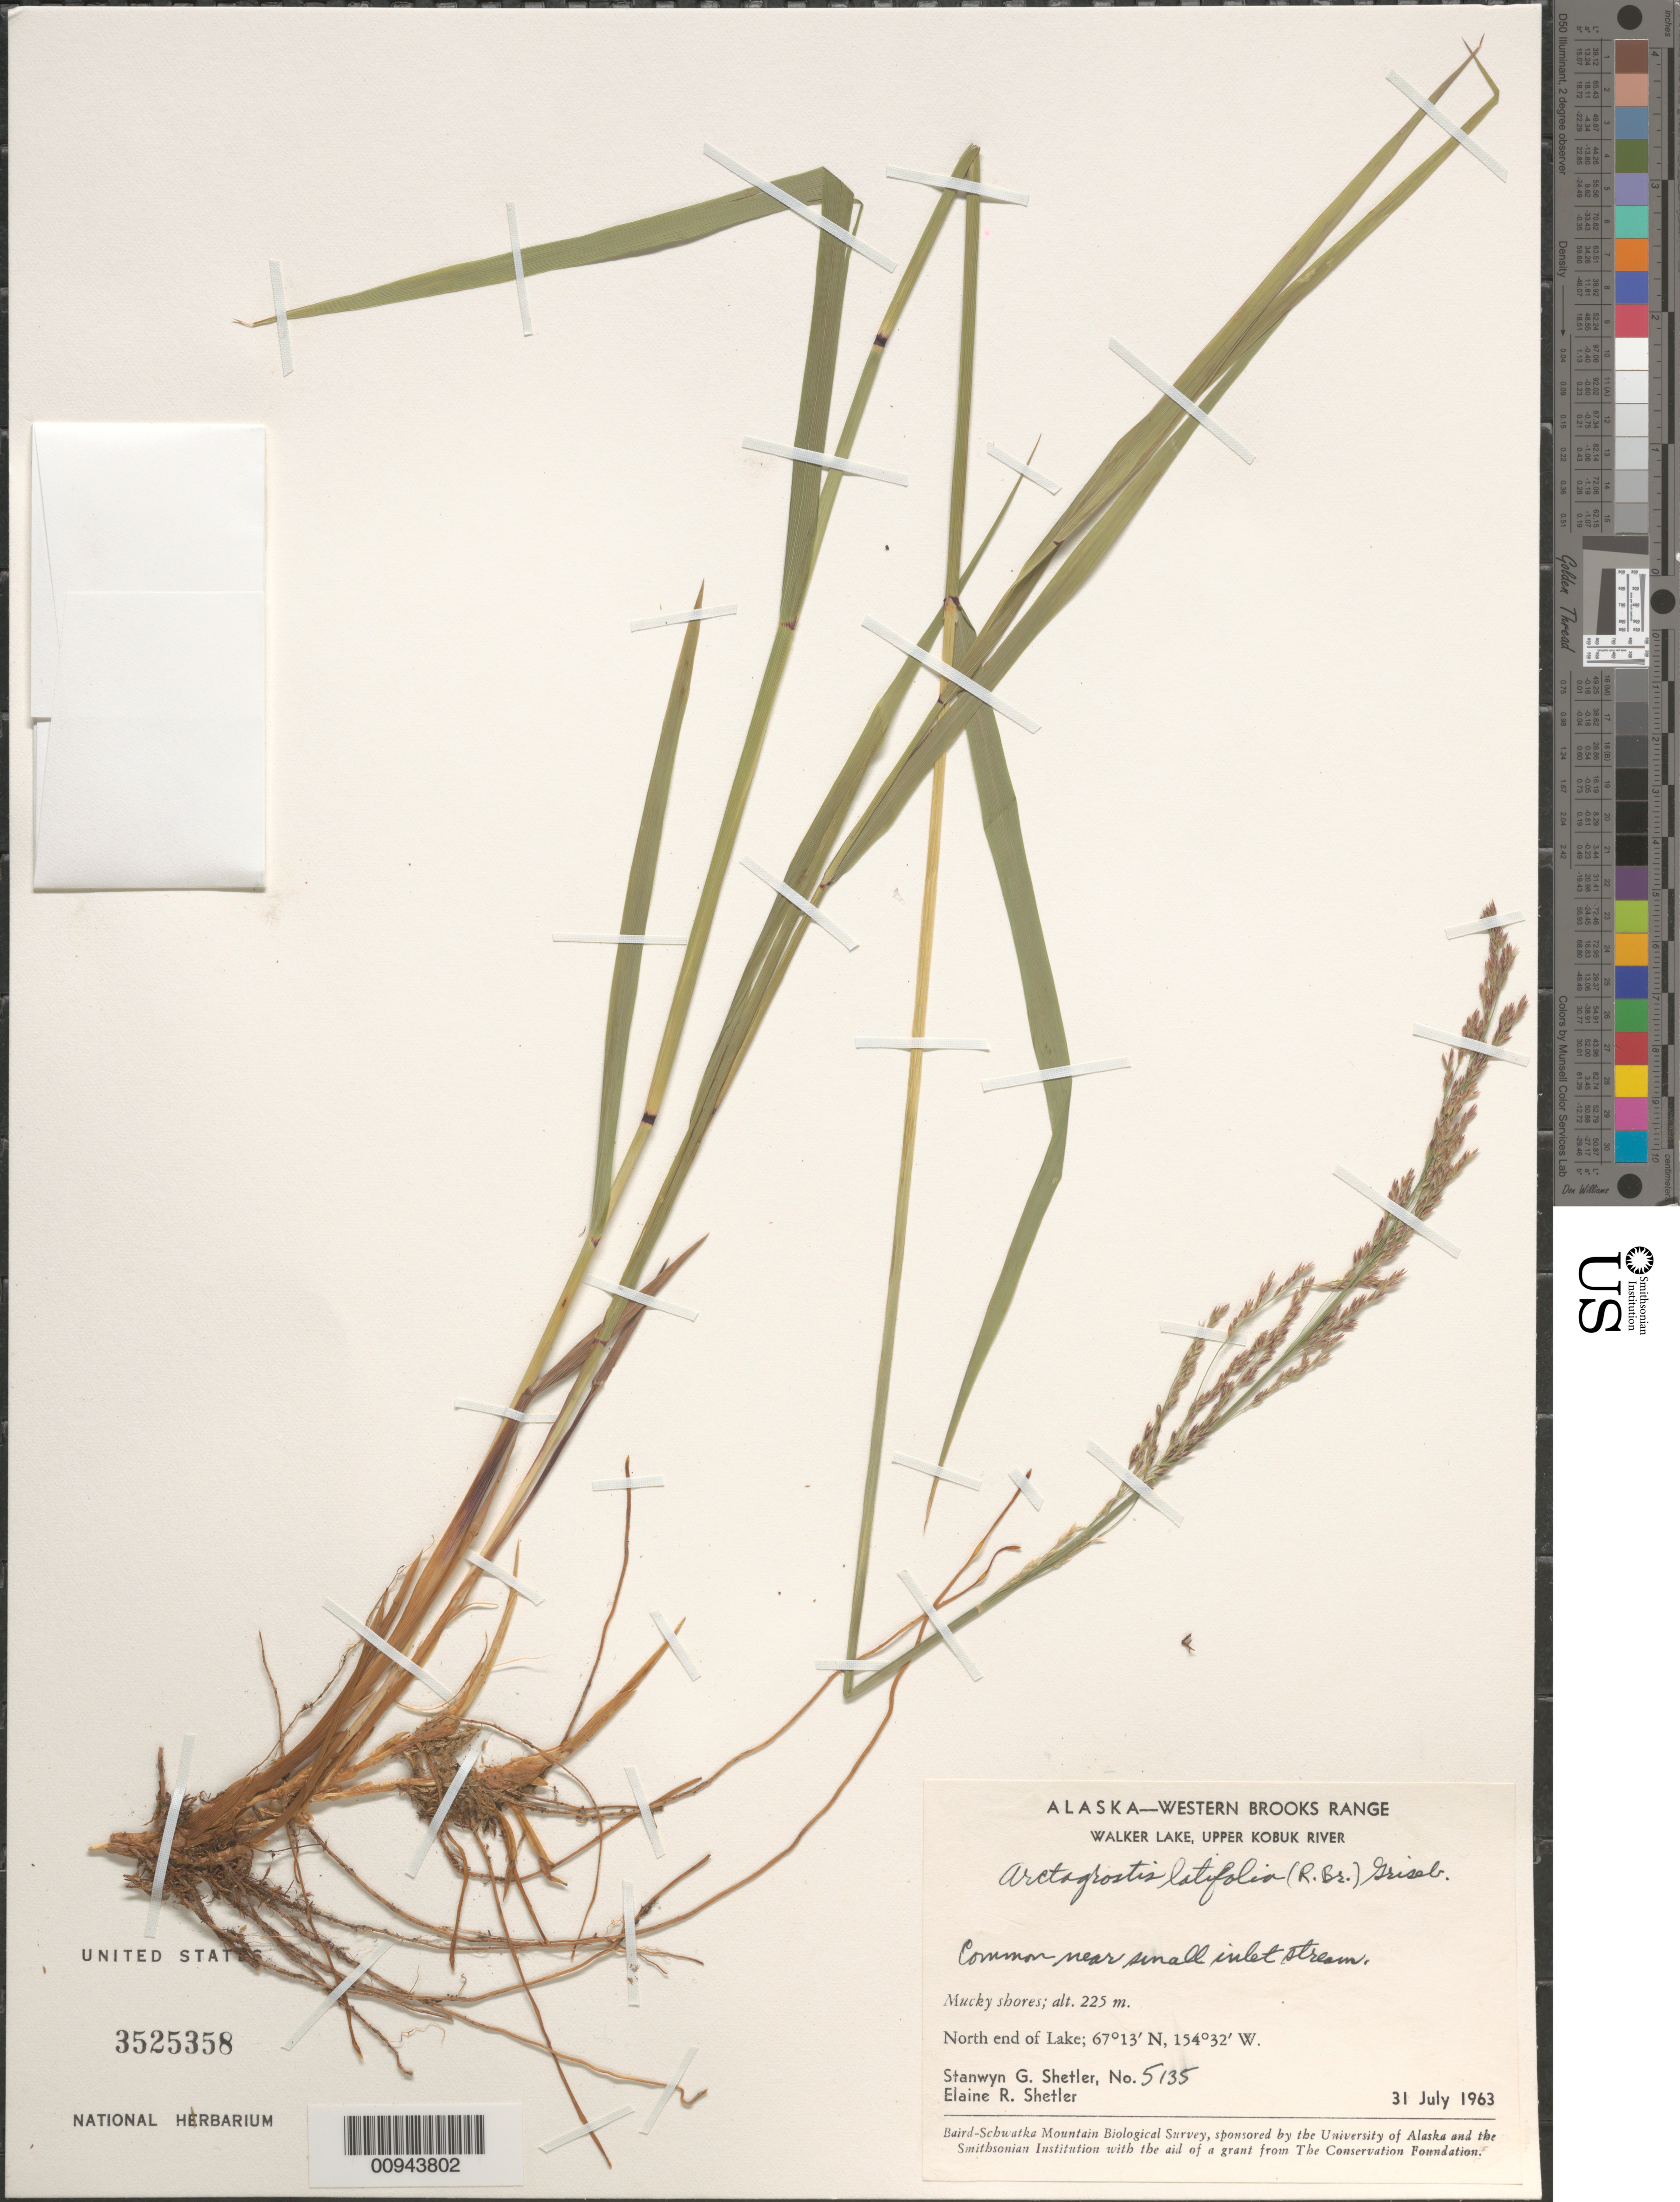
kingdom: Plantae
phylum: Tracheophyta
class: Liliopsida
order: Poales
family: Poaceae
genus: Arctagrostis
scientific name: Arctagrostis latifolia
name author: (R. Br.) Griseb.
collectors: S. Shetler & E. R. Shetler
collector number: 5135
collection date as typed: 31 Jul 1963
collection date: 1963-07-31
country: United States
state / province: Alaska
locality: North end of Walker Lake. Western Brooks Range, Upper Kobuk River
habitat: Mucky shores.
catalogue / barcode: US 3525358